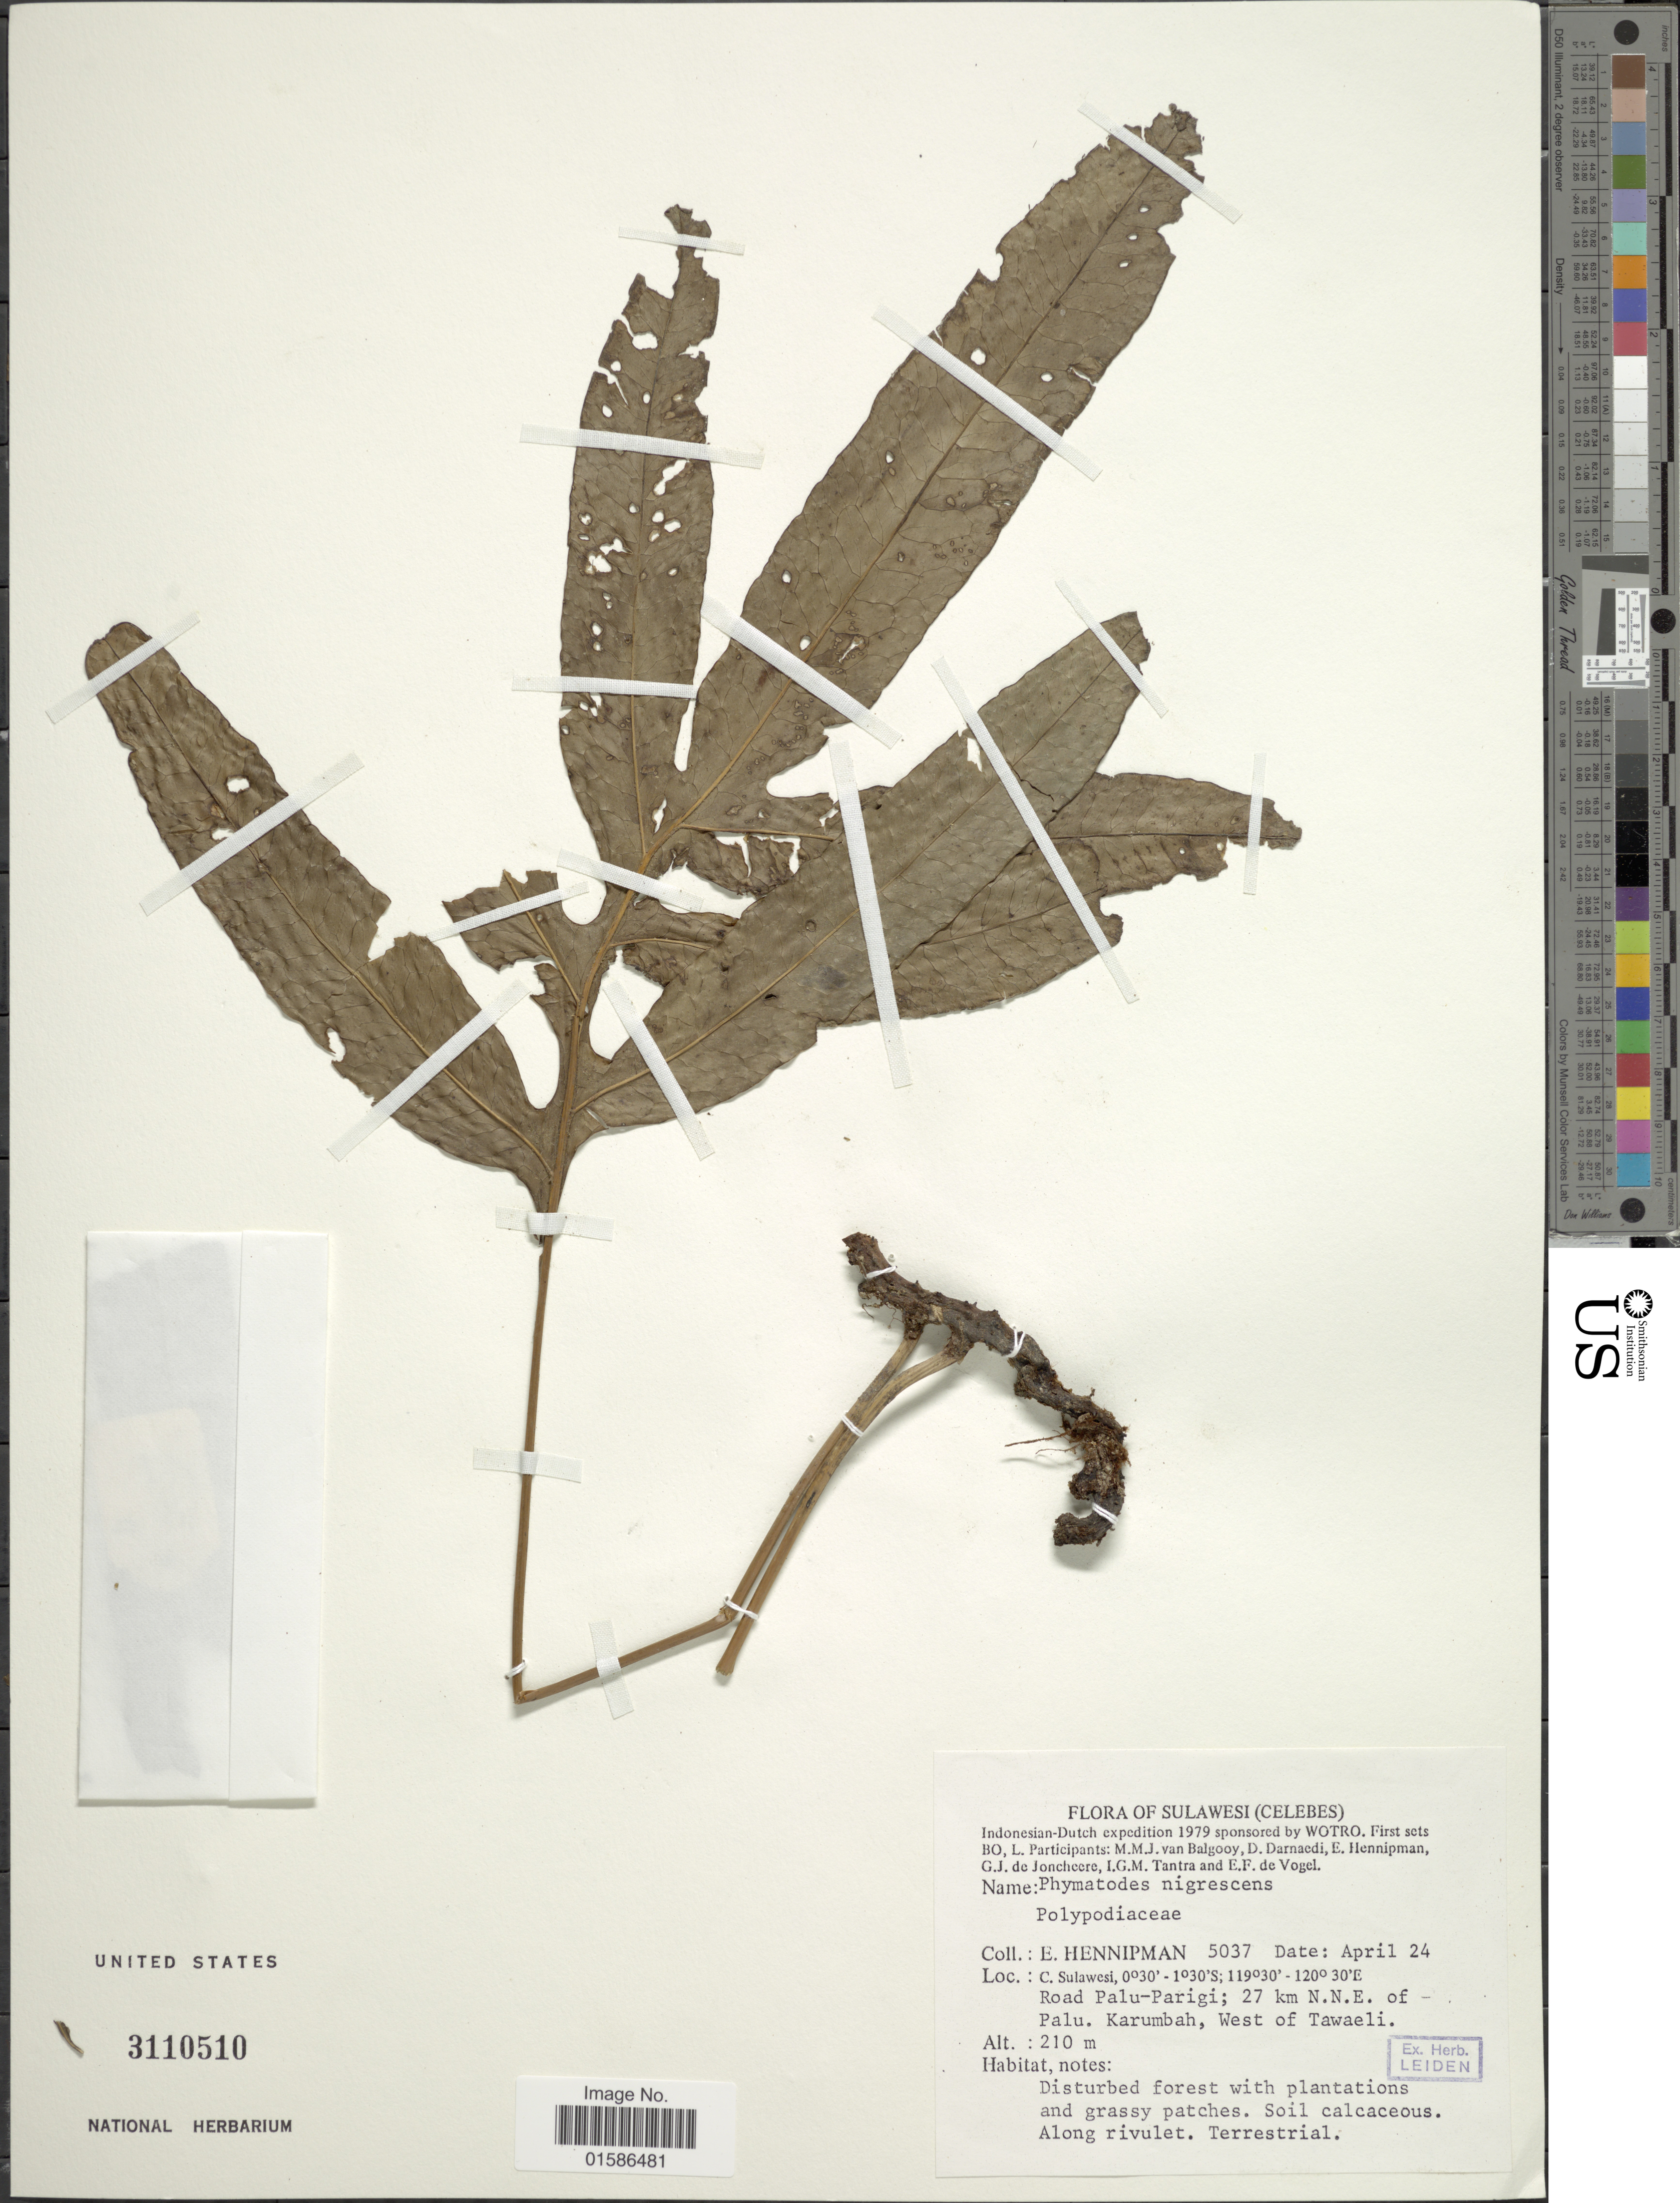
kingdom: Plantae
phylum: Tracheophyta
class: Polypodiopsida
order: Polypodiales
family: Polypodiaceae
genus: Microsorum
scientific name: Microsorum membranifolium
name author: (R. Br.) Ching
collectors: E. Hennipman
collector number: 5037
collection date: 1979-04-24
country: Indonesia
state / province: Sulawesi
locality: (Celebes), C. Sulawesi, Road Palu-Parigi; 27 km N.N.E. of Palu. Karumbah, West of Tawaeli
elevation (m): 210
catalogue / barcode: US 3110510